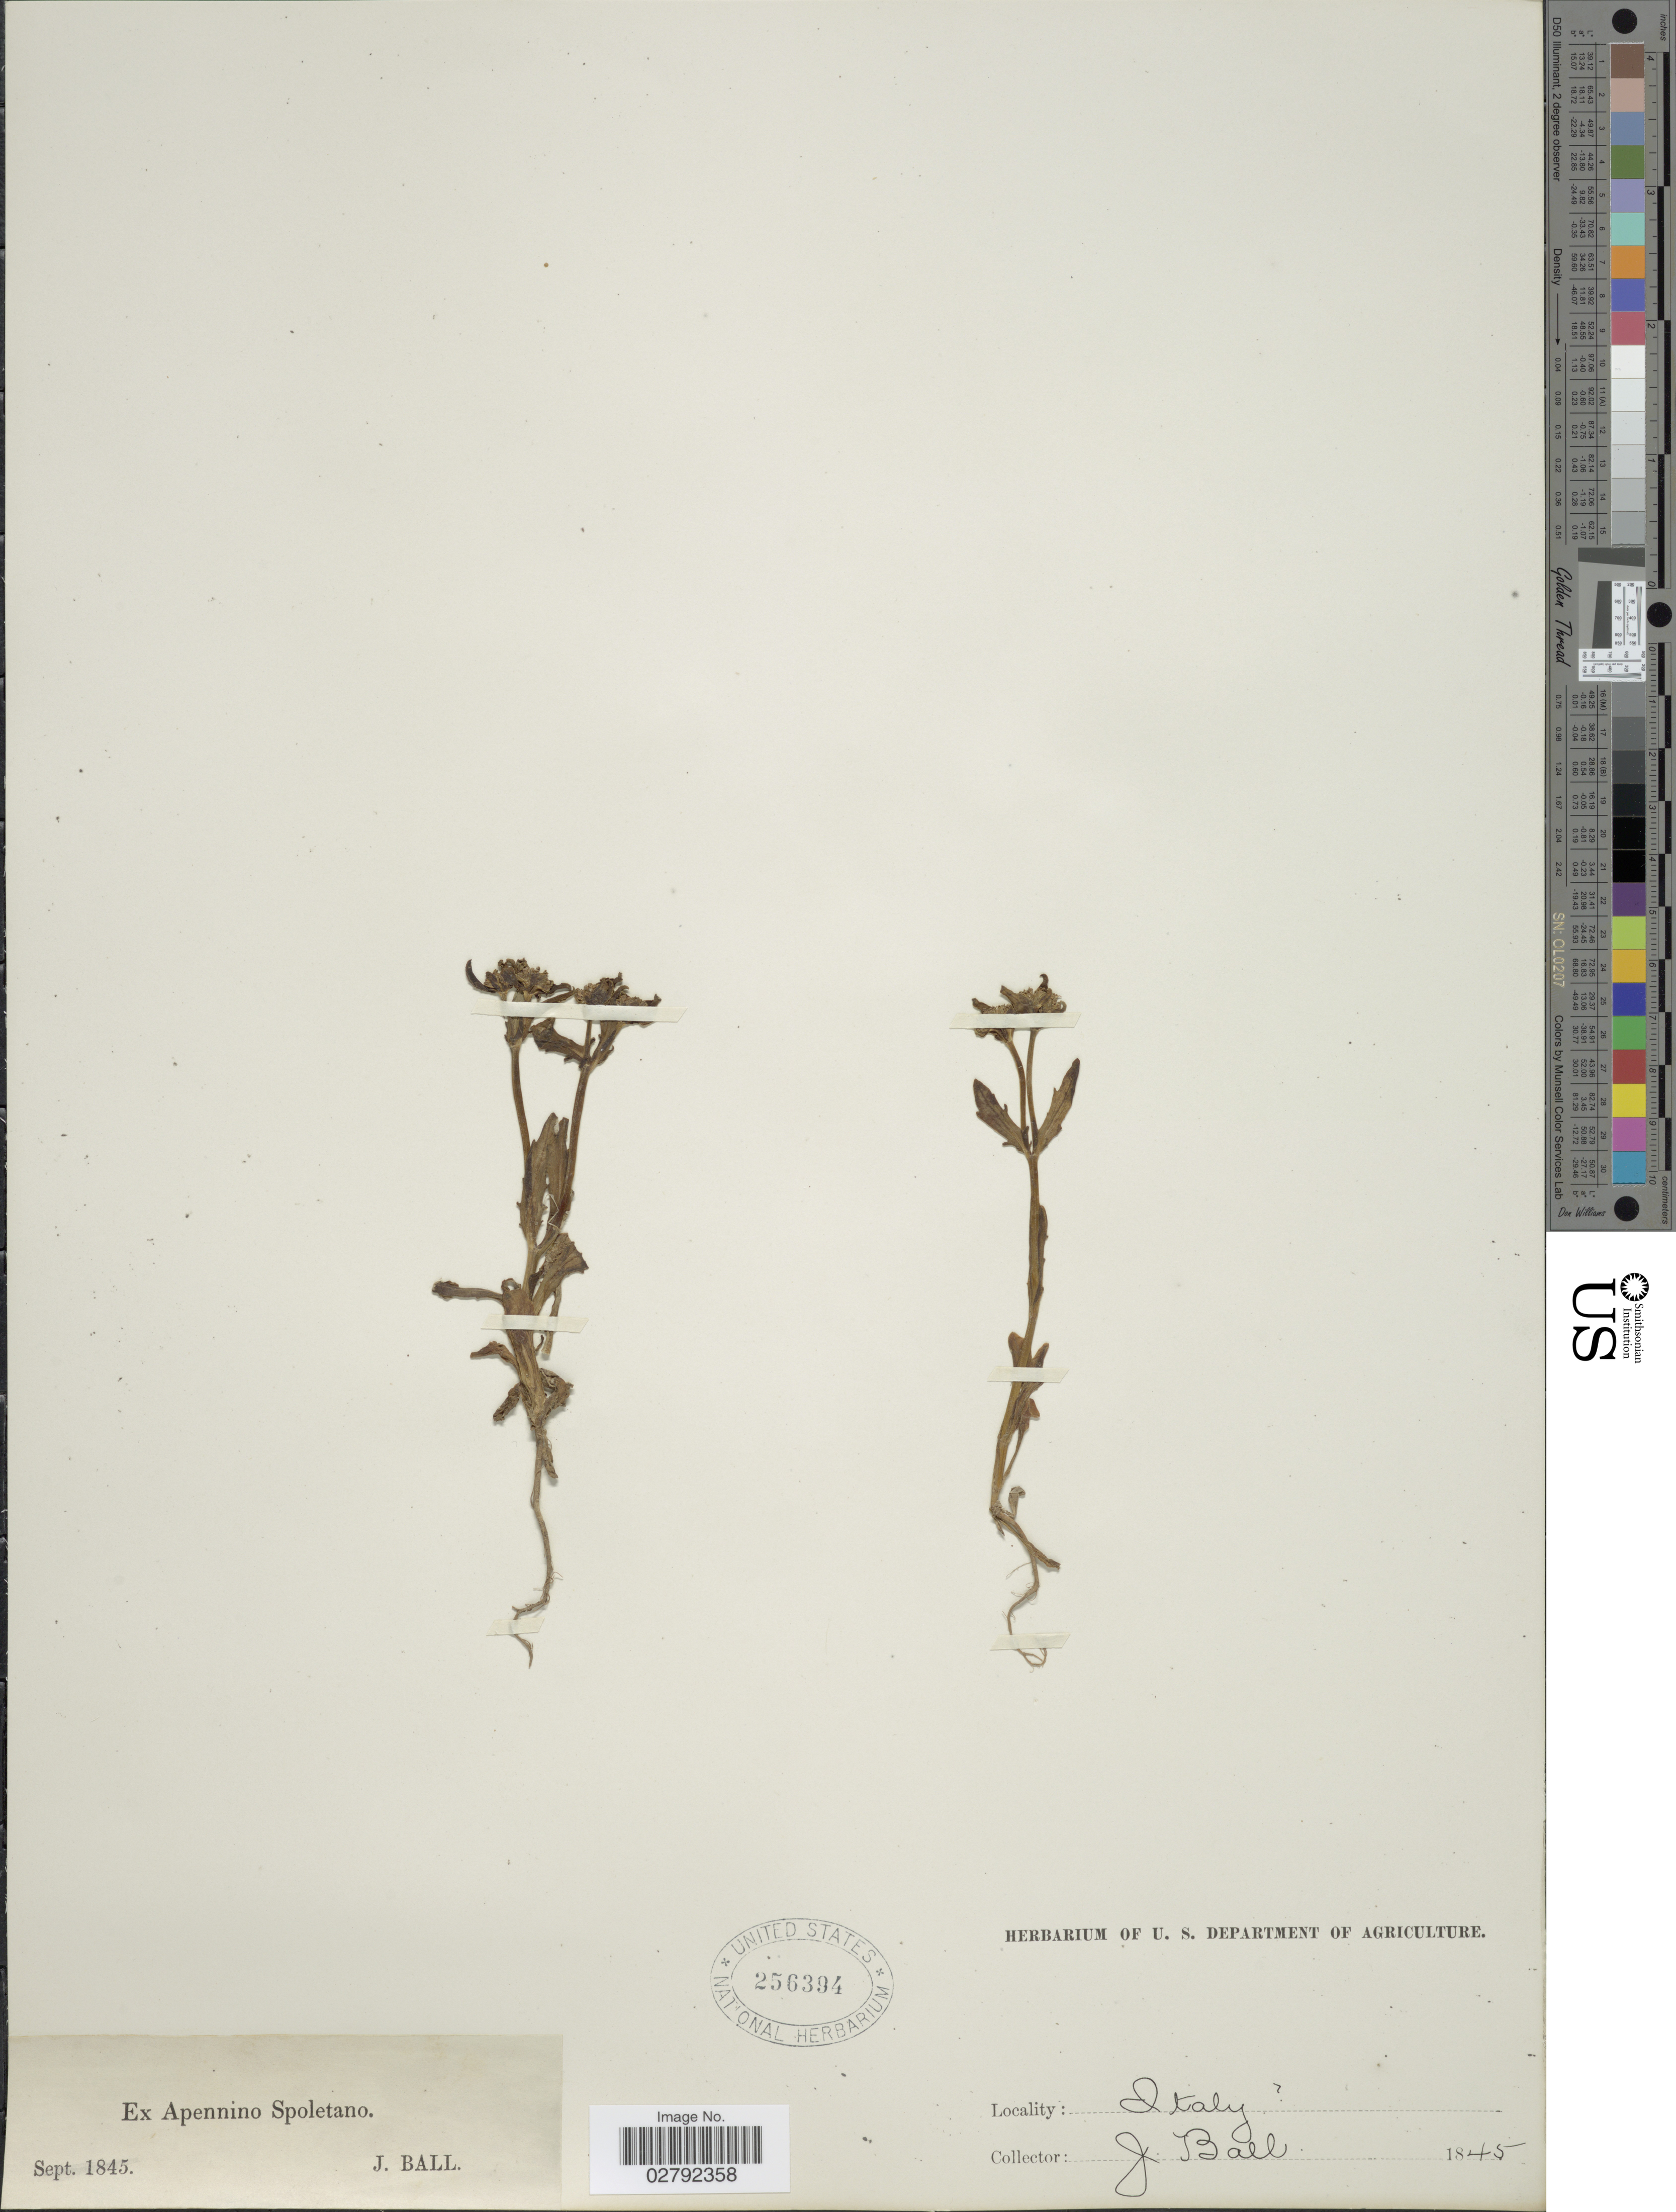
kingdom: Plantae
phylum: Tracheophyta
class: Magnoliopsida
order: Dipsacales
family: Caprifoliaceae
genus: Valerianella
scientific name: Valerianella sp.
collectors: J. Ball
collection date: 1845-08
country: Italy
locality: Apennino Spoletano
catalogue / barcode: US 256394